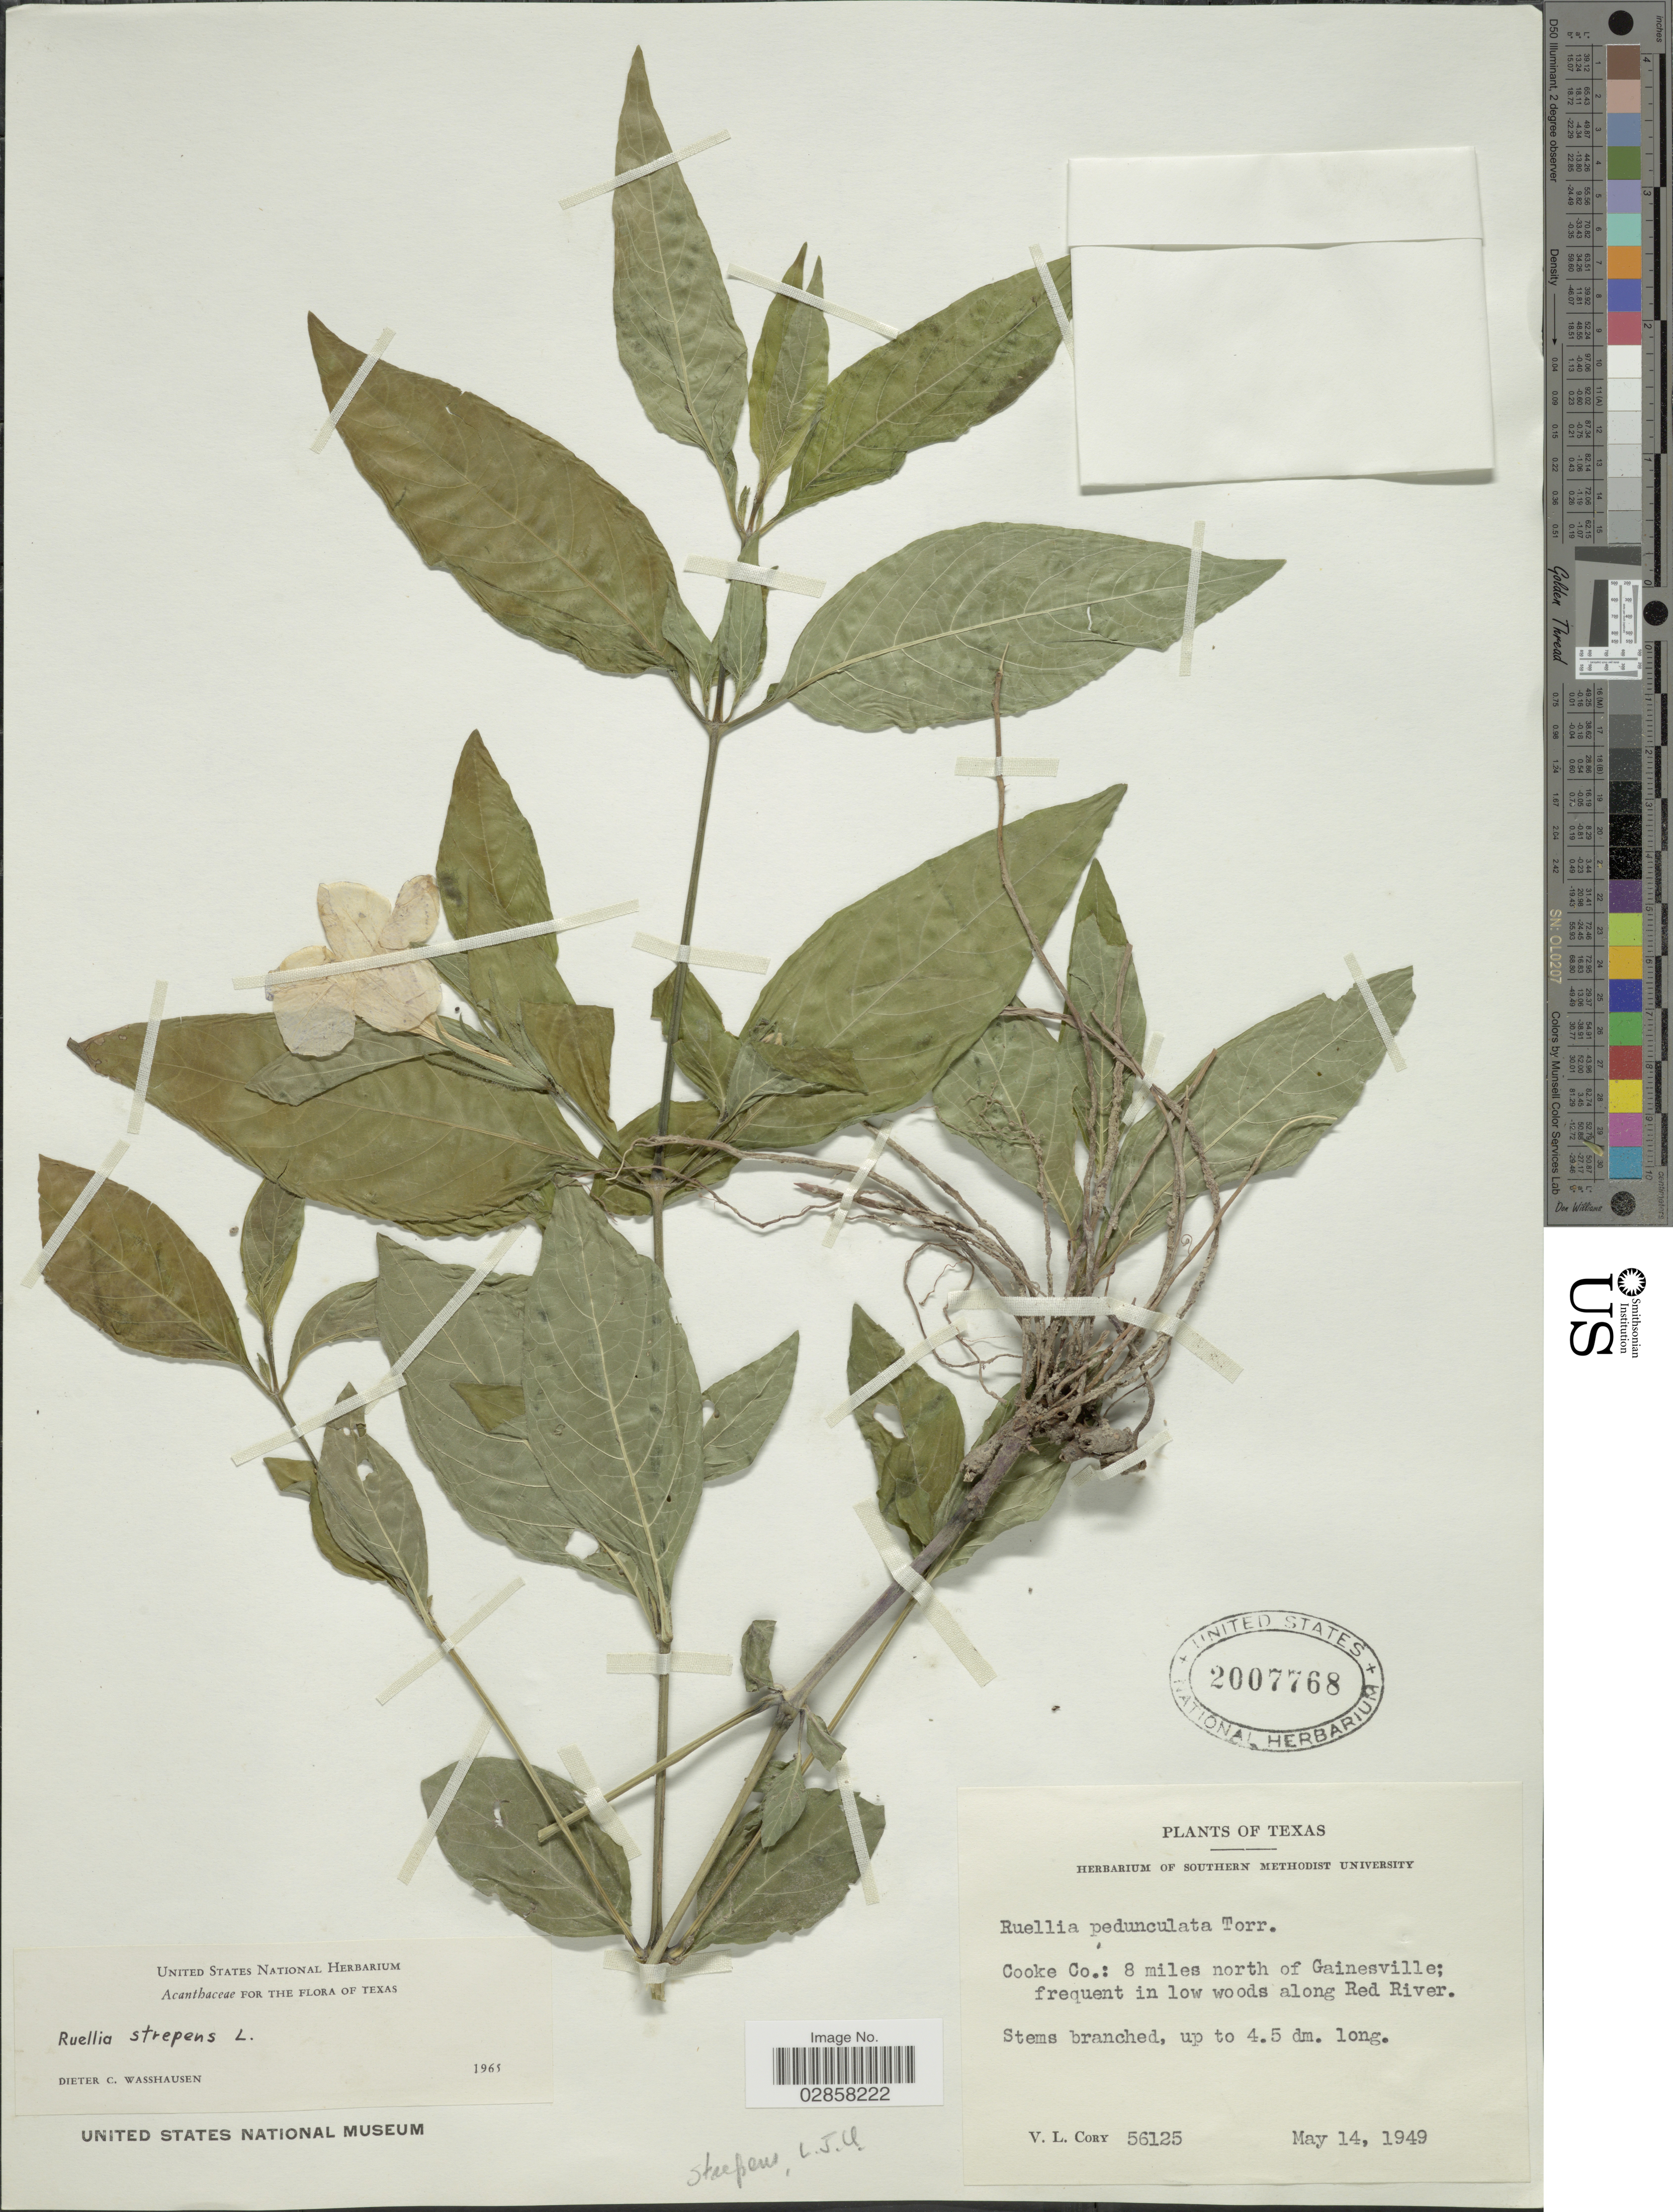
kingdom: Plantae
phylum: Tracheophyta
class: Magnoliopsida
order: Lamiales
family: Acanthaceae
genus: Ruellia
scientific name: Ruellia strepens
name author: L.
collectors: V. Cory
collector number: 56125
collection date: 1949-05-14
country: United States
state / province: Texas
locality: Cooke Co.: 8 miles north of Gainesville; frequent in low woods along Red River.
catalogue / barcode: US 2007768